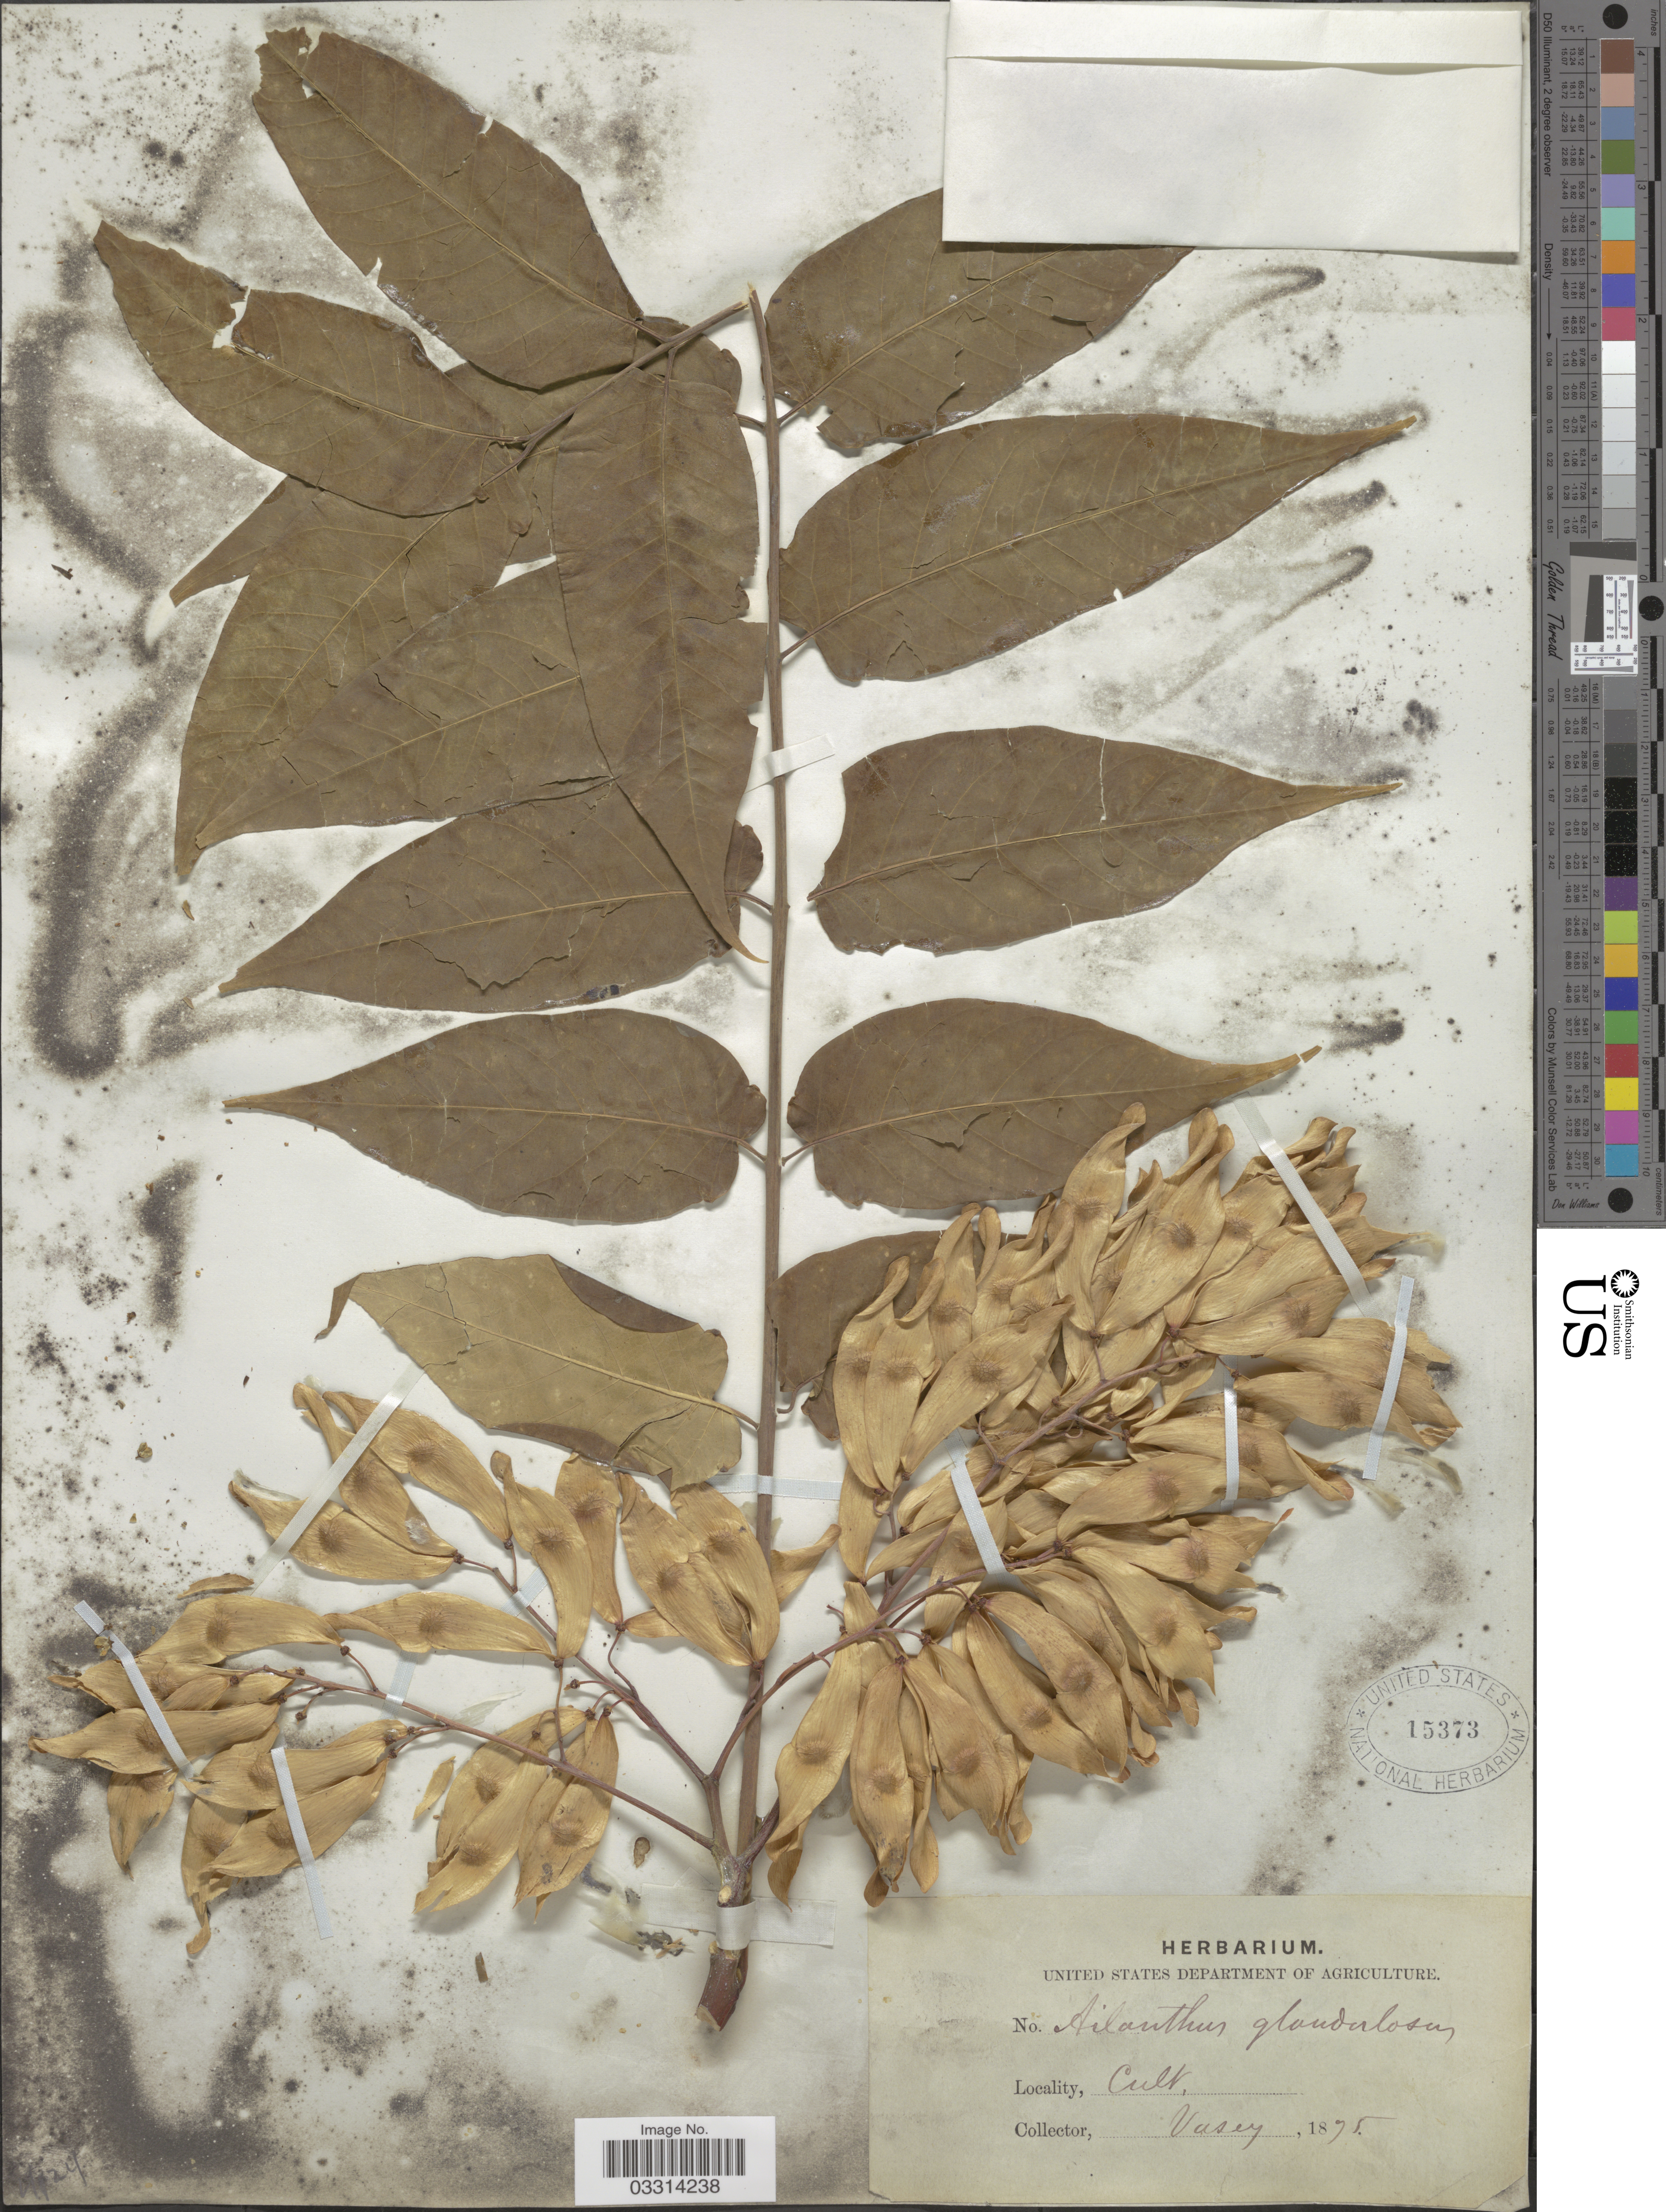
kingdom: Plantae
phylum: Tracheophyta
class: Magnoliopsida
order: Sapindales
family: Simaroubaceae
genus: Ailanthus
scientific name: Ailanthus glandulosa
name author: Desf.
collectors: Vasey, --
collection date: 1875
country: United States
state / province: District of Columbia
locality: Cult.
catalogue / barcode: US 15373